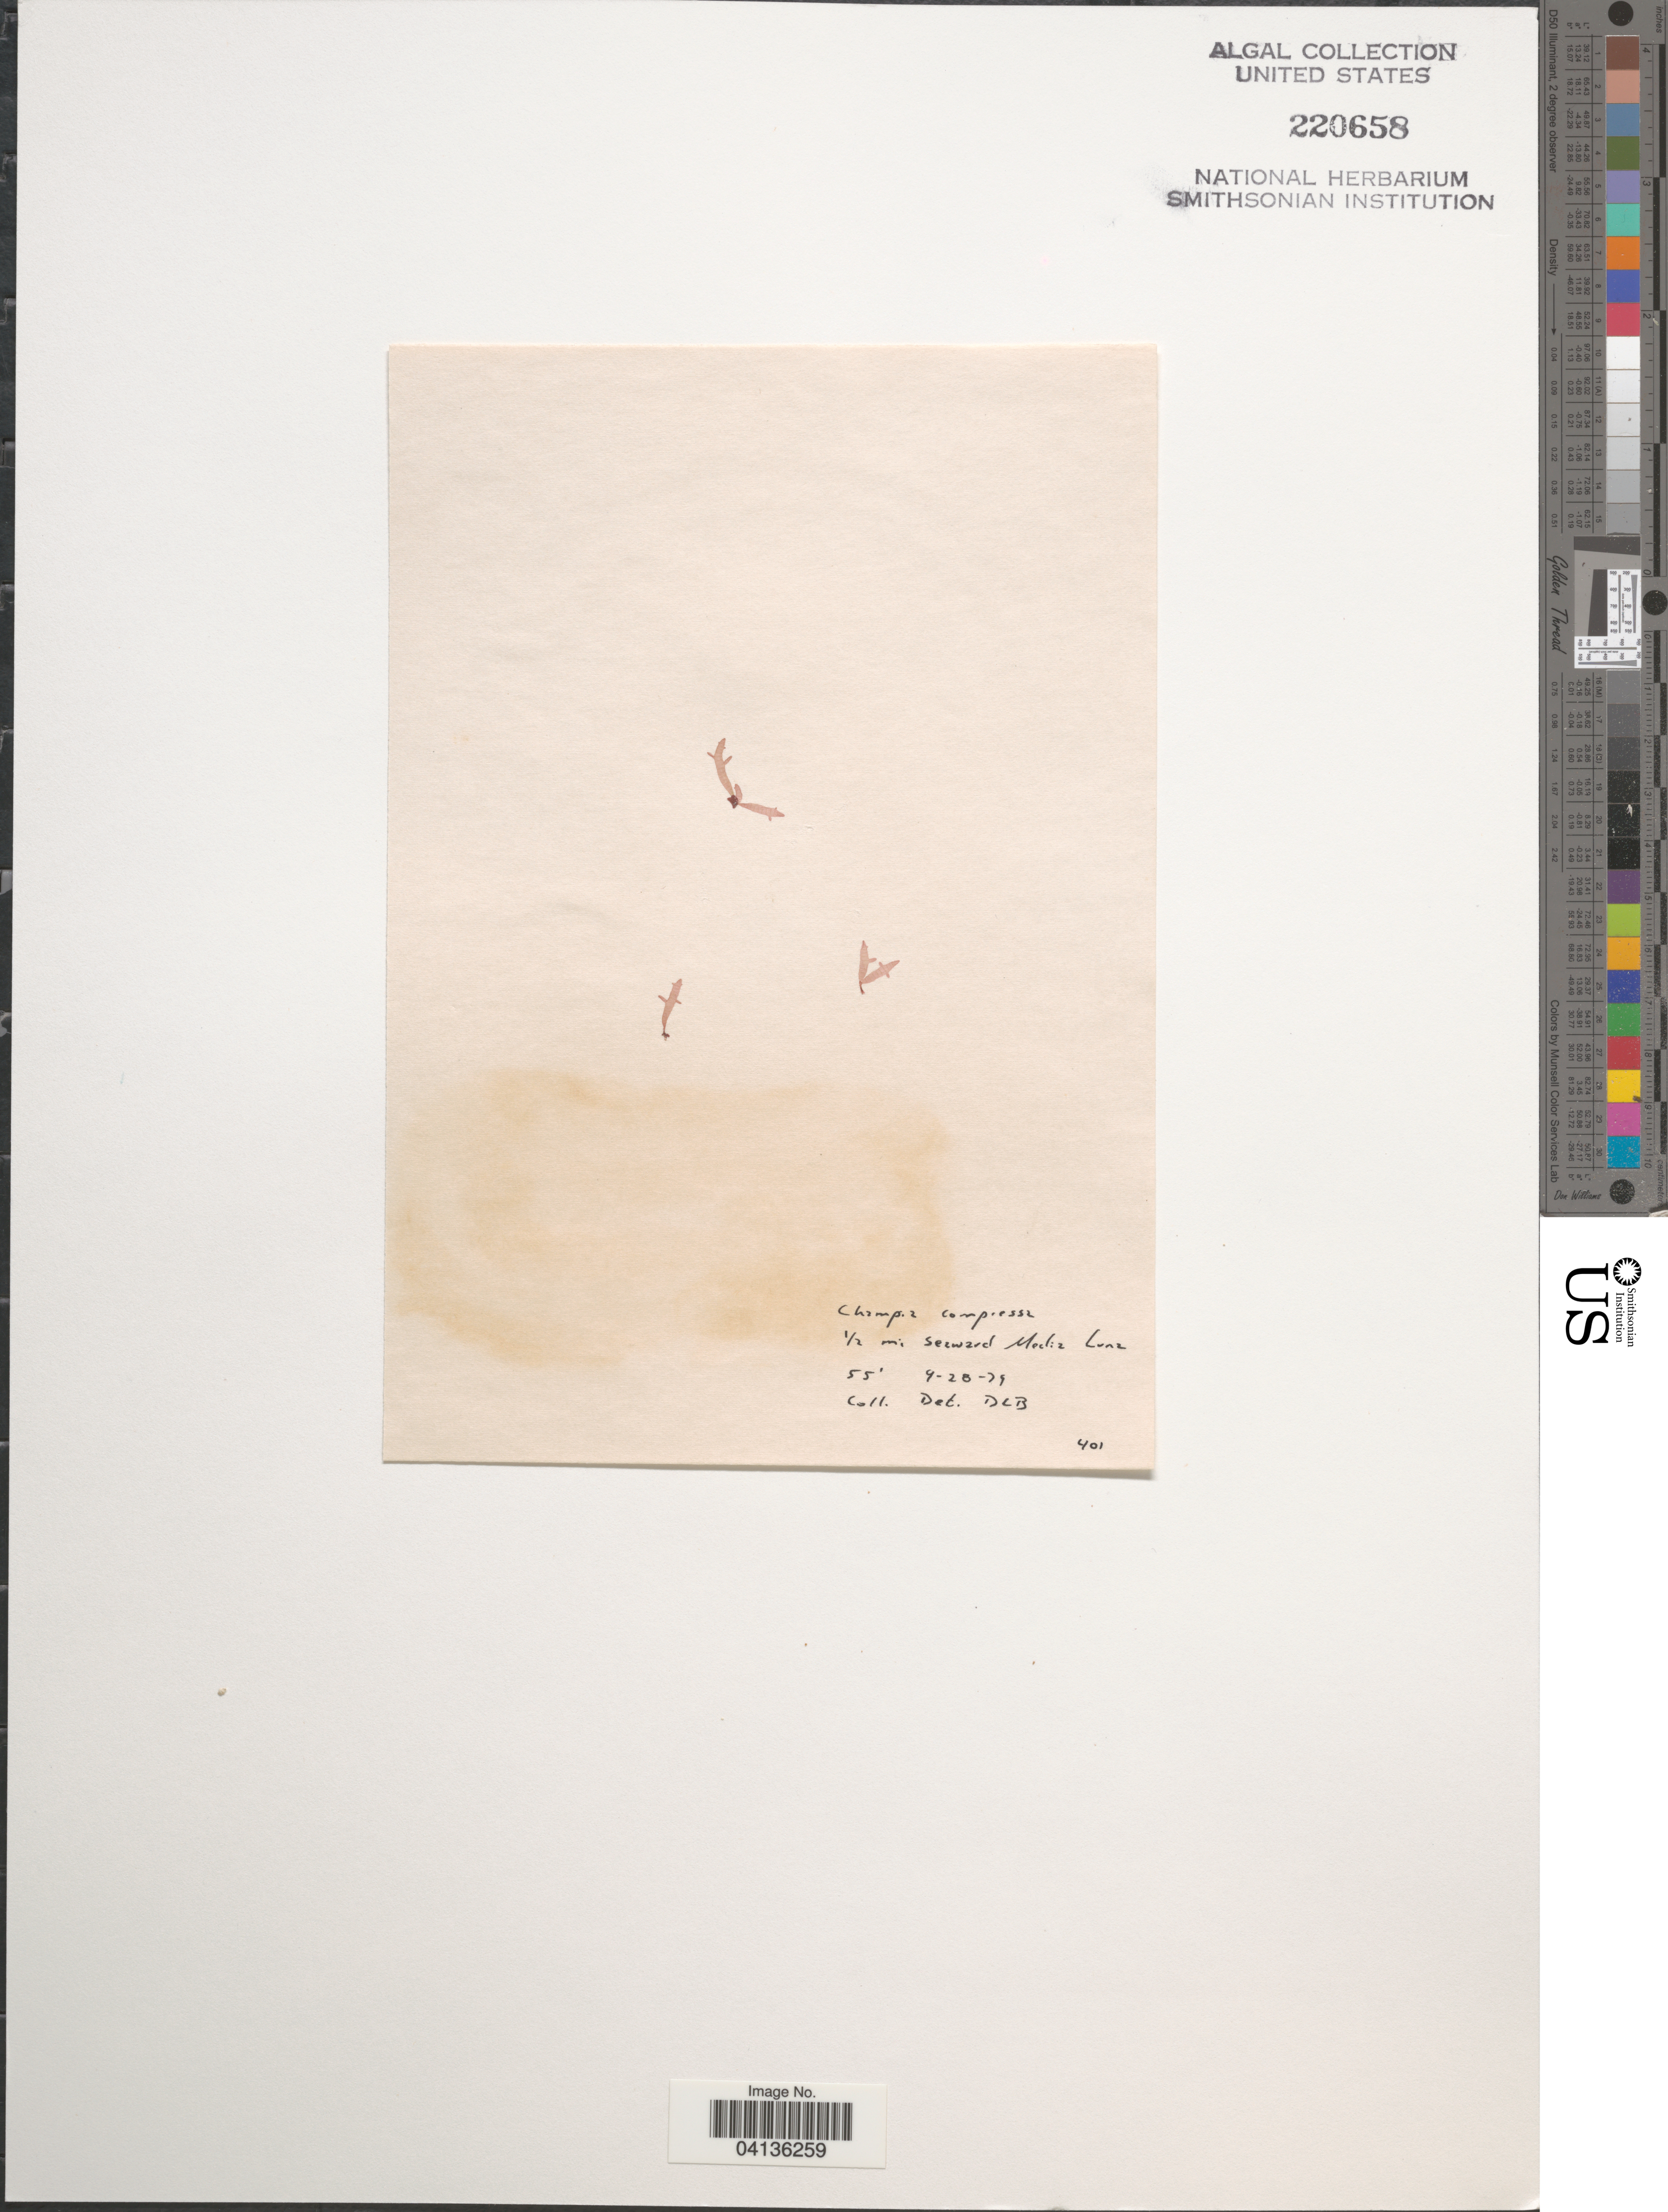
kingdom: Plantae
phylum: Rhodophyta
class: Florideophyceae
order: Rhodymeniales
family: Champiaceae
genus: Champia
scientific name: Champia compressa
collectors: D. L. B.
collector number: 401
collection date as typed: Transcribed d/m/y: 28/9/79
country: Puerto Rico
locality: ½ mi seaward Media Luna.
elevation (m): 17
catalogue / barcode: US 220658